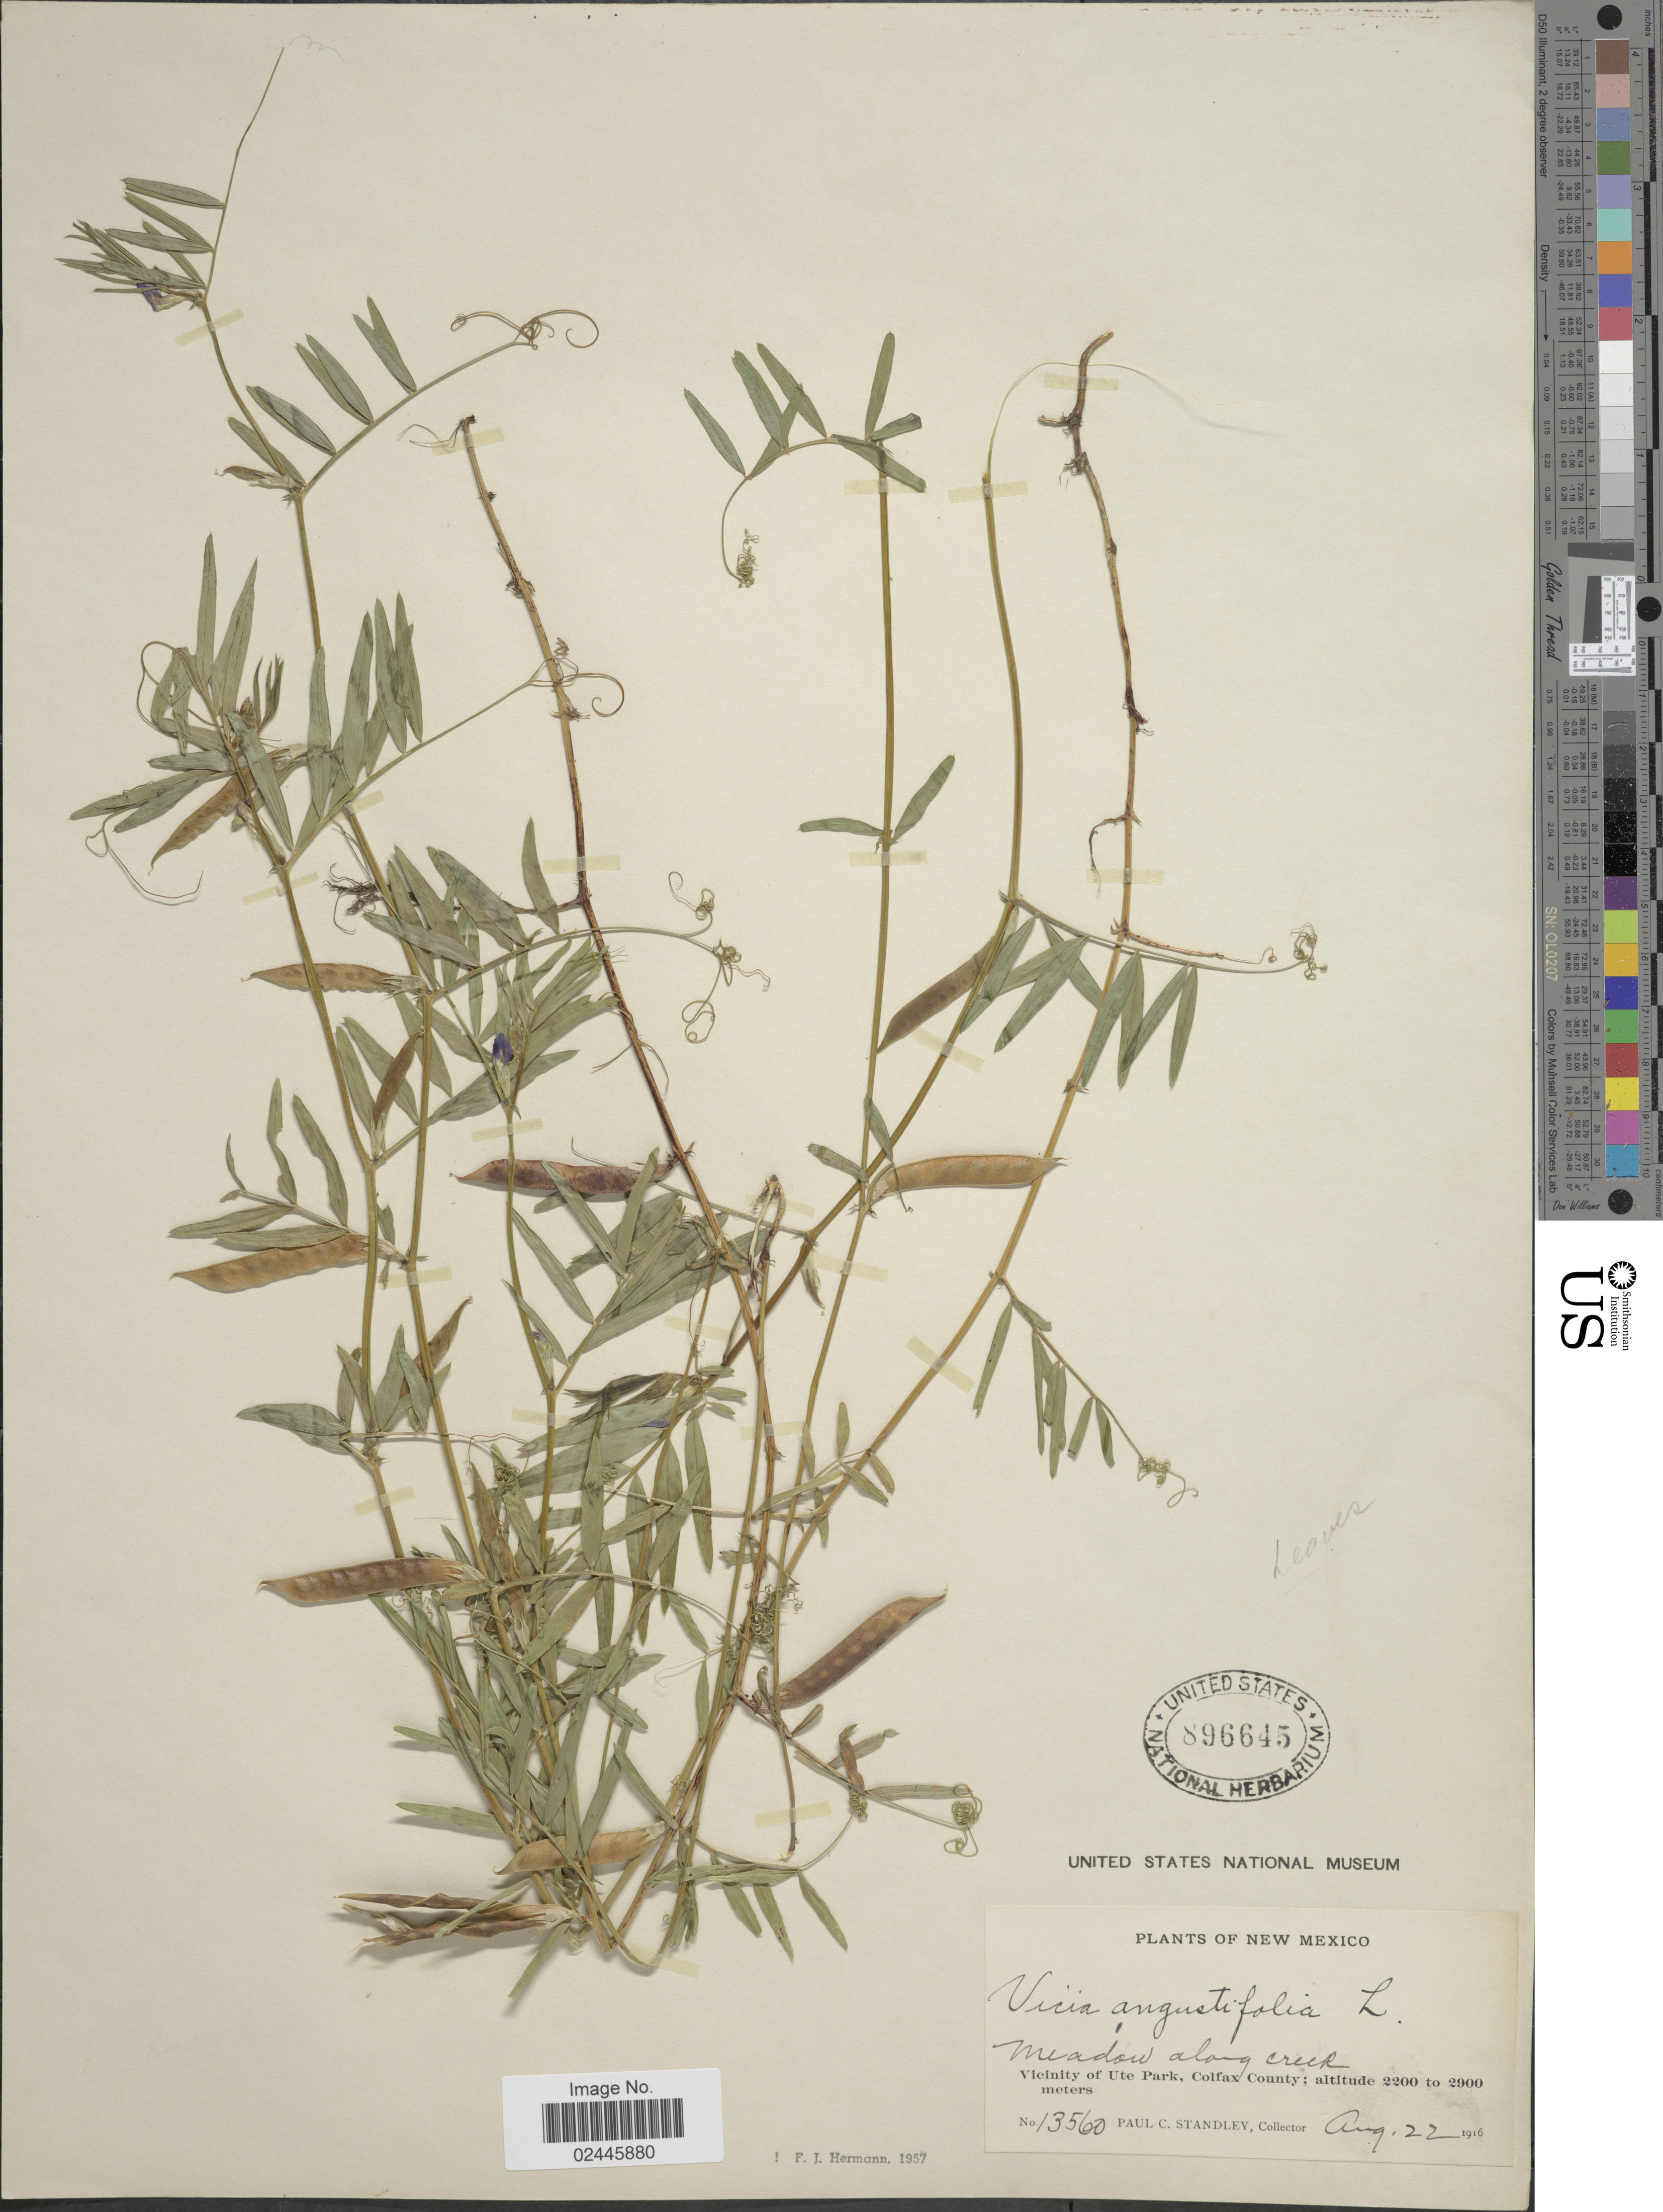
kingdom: Plantae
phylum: Tracheophyta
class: Magnoliopsida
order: Fabales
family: Fabaceae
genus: Vicia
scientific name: Vicia angustifolia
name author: L.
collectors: P. C. Standley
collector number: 13560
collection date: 1916-08-22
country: United States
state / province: New Mexico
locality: Meadow along creek, Vicinity of Ute Park, Colfax County.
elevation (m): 2200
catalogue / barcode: US 896645